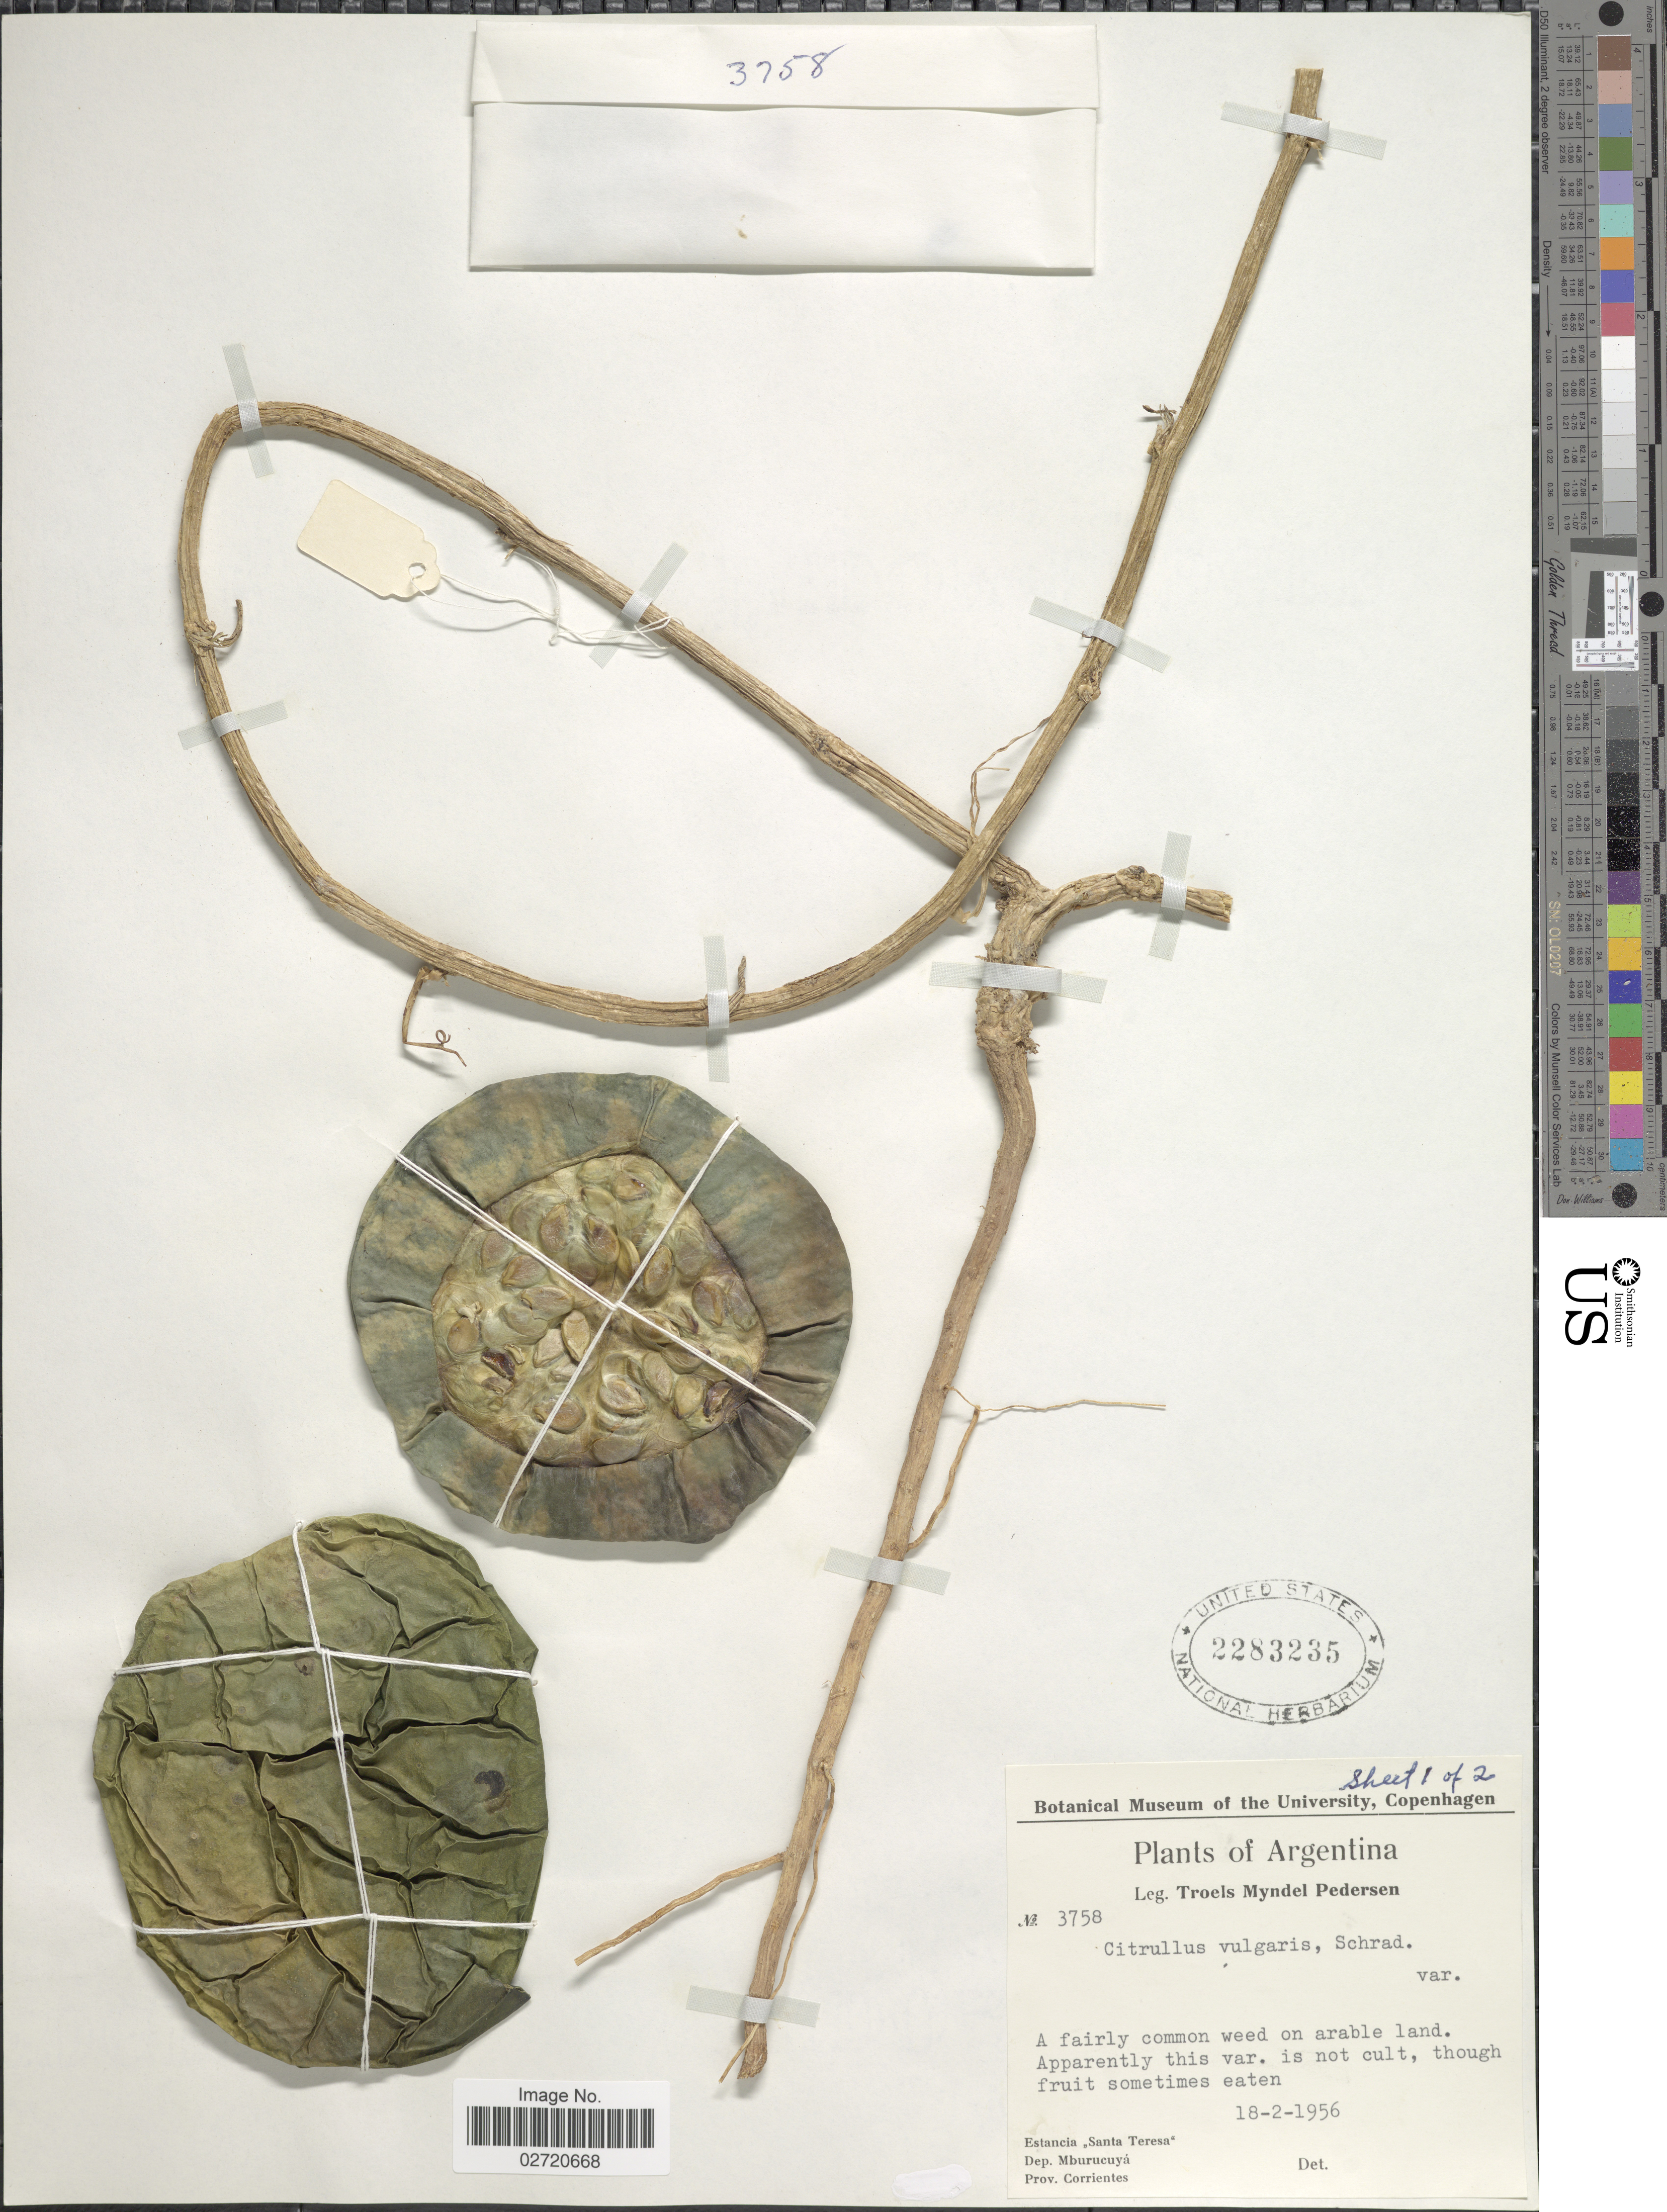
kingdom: Plantae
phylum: Tracheophyta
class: Magnoliopsida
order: Cucurbitales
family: Cucurbitaceae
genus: Citrullus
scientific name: Citrullus lanatus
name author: (Thunb.) Matsum. & Nakai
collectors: T. Pederson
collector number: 3758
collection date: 1956-02-18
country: Argentina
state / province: Corrientes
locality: Estancia "Santa Teresa", Dep. Mburucuya. Prov. Corrientes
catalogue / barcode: US 2283235